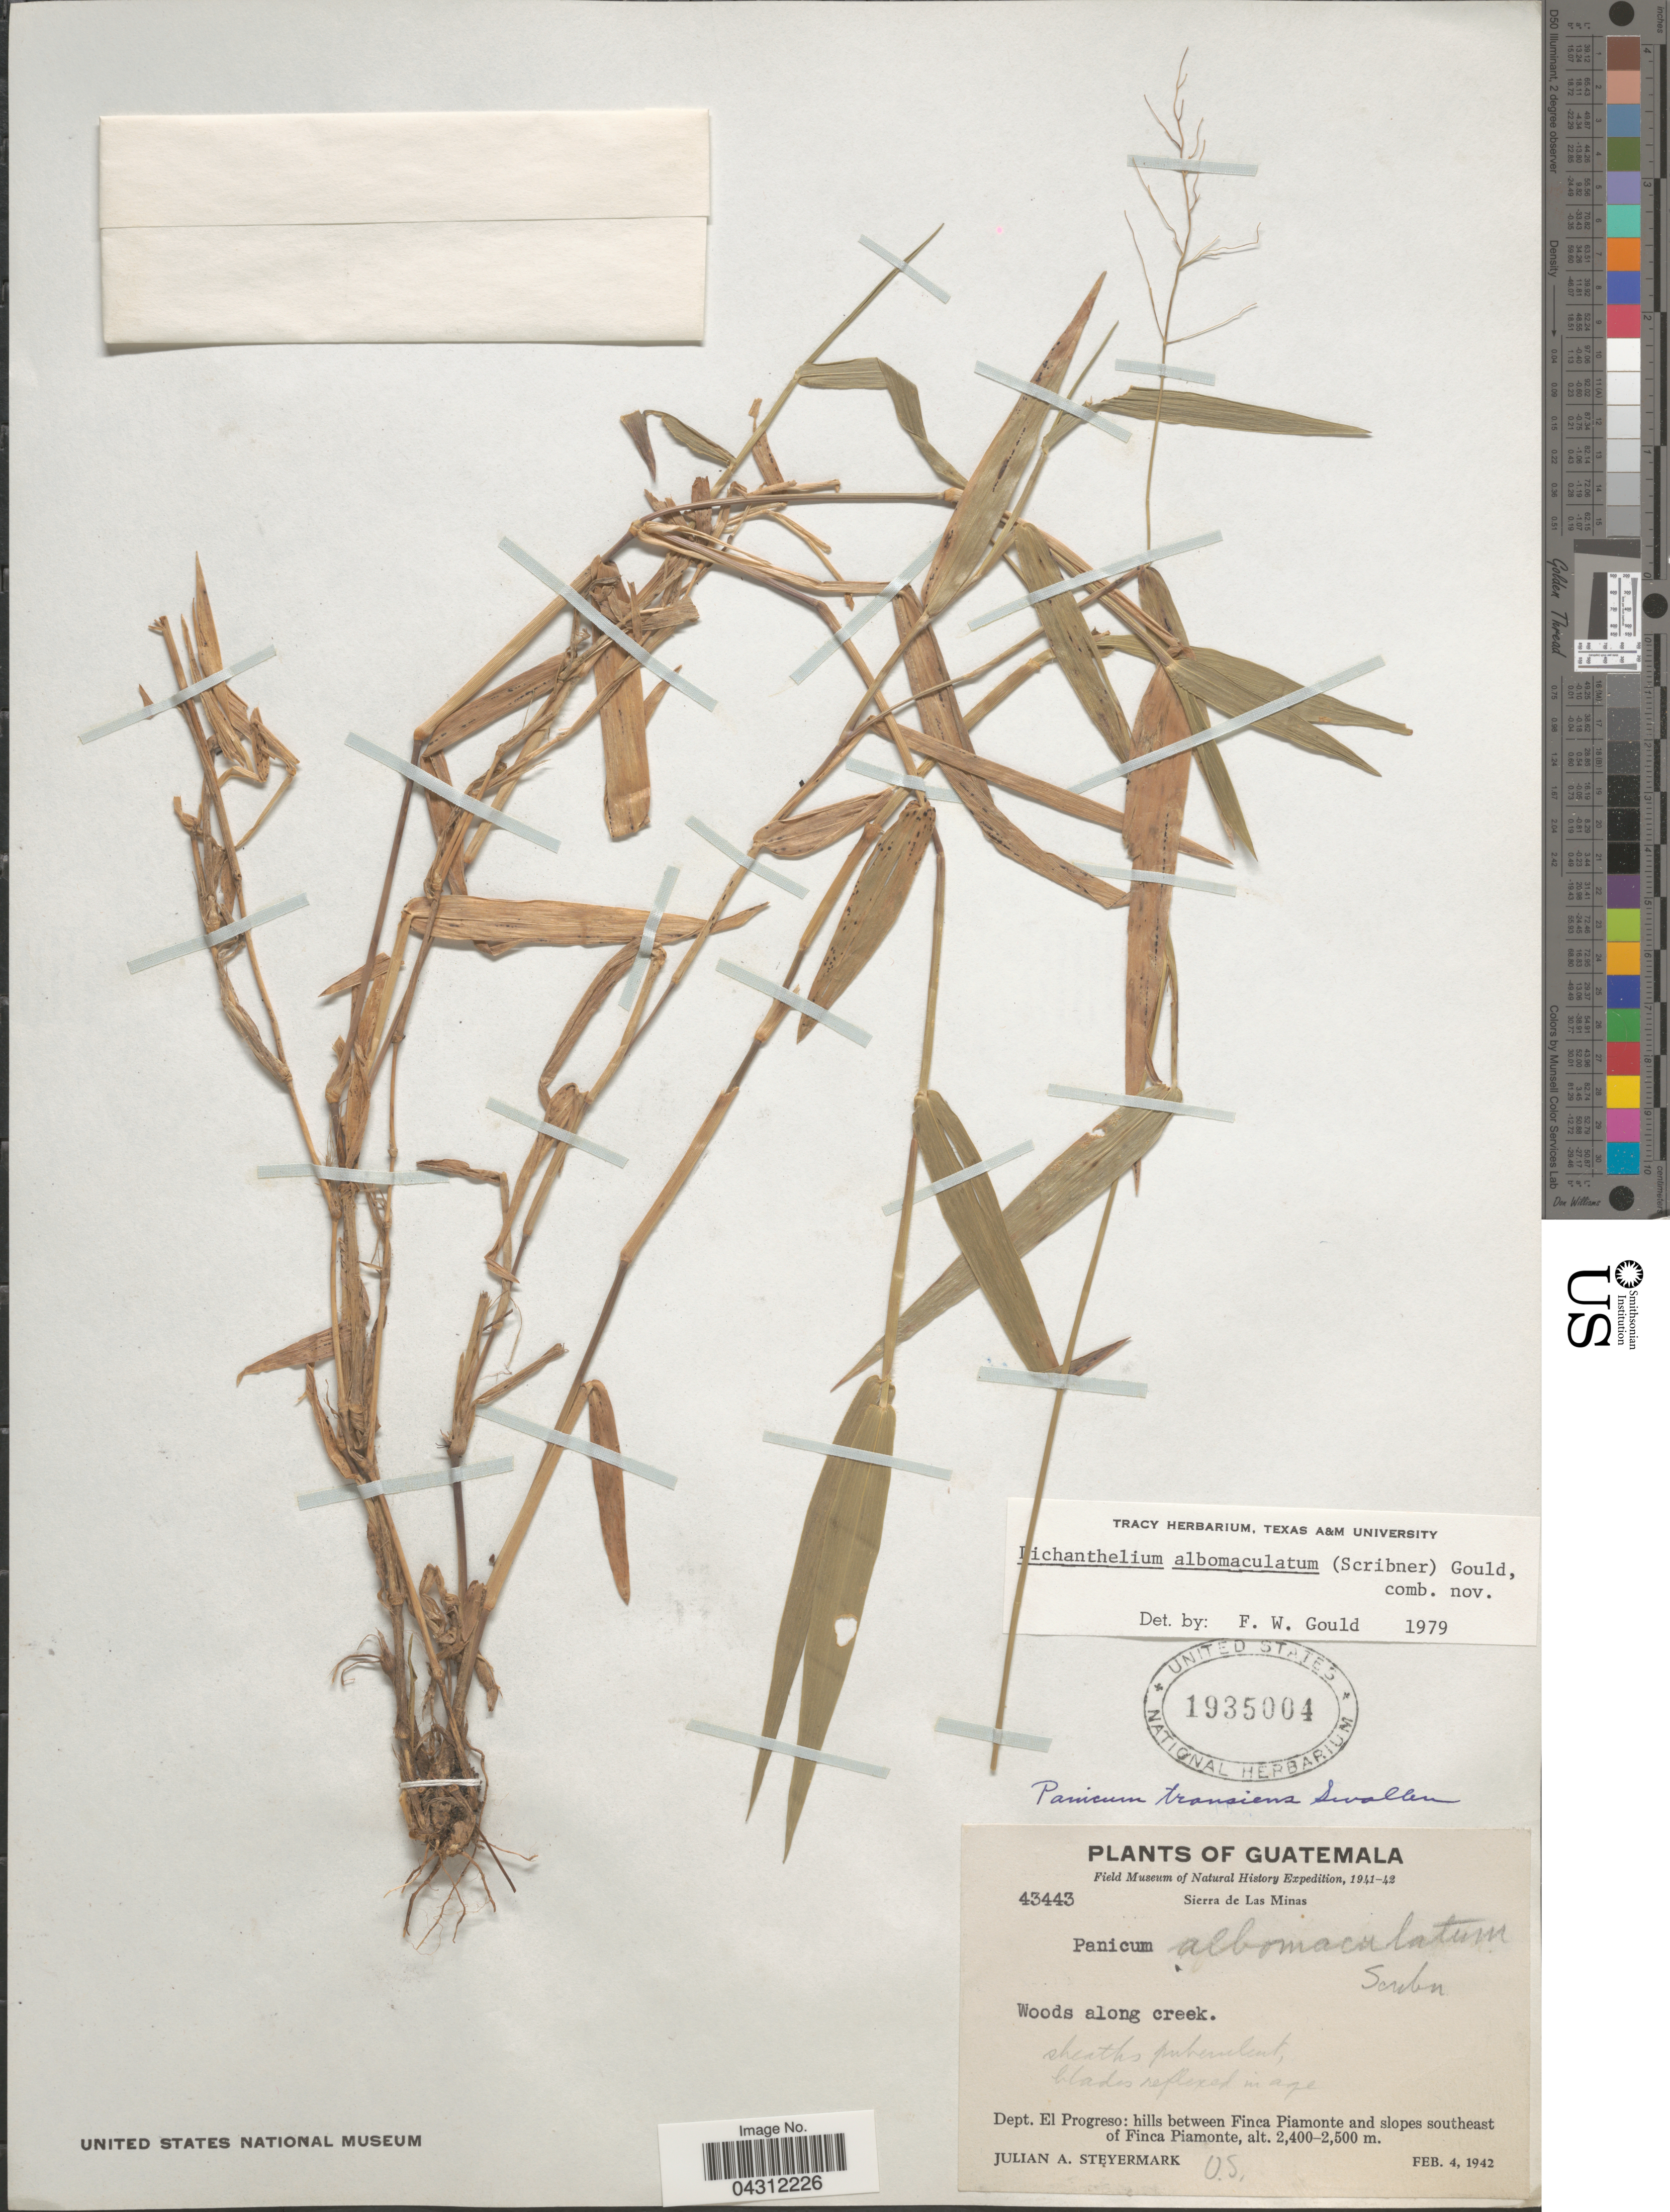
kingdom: Plantae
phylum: Tracheophyta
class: Liliopsida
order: Poales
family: Poaceae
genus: Dichanthelium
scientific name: Dichanthelium commutatum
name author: (Schult.) Gould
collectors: J. Steyermark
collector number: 43443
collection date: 1942-02-04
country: Guatemala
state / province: El Progreso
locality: Field Museum of Natural History Expedition, 1941-42. Sierra de Las Minas. Dept. El Progreso: hills between Finca Piamonte and slopes southeast of Finca Piamonte.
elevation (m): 2400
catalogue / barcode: US 1935004